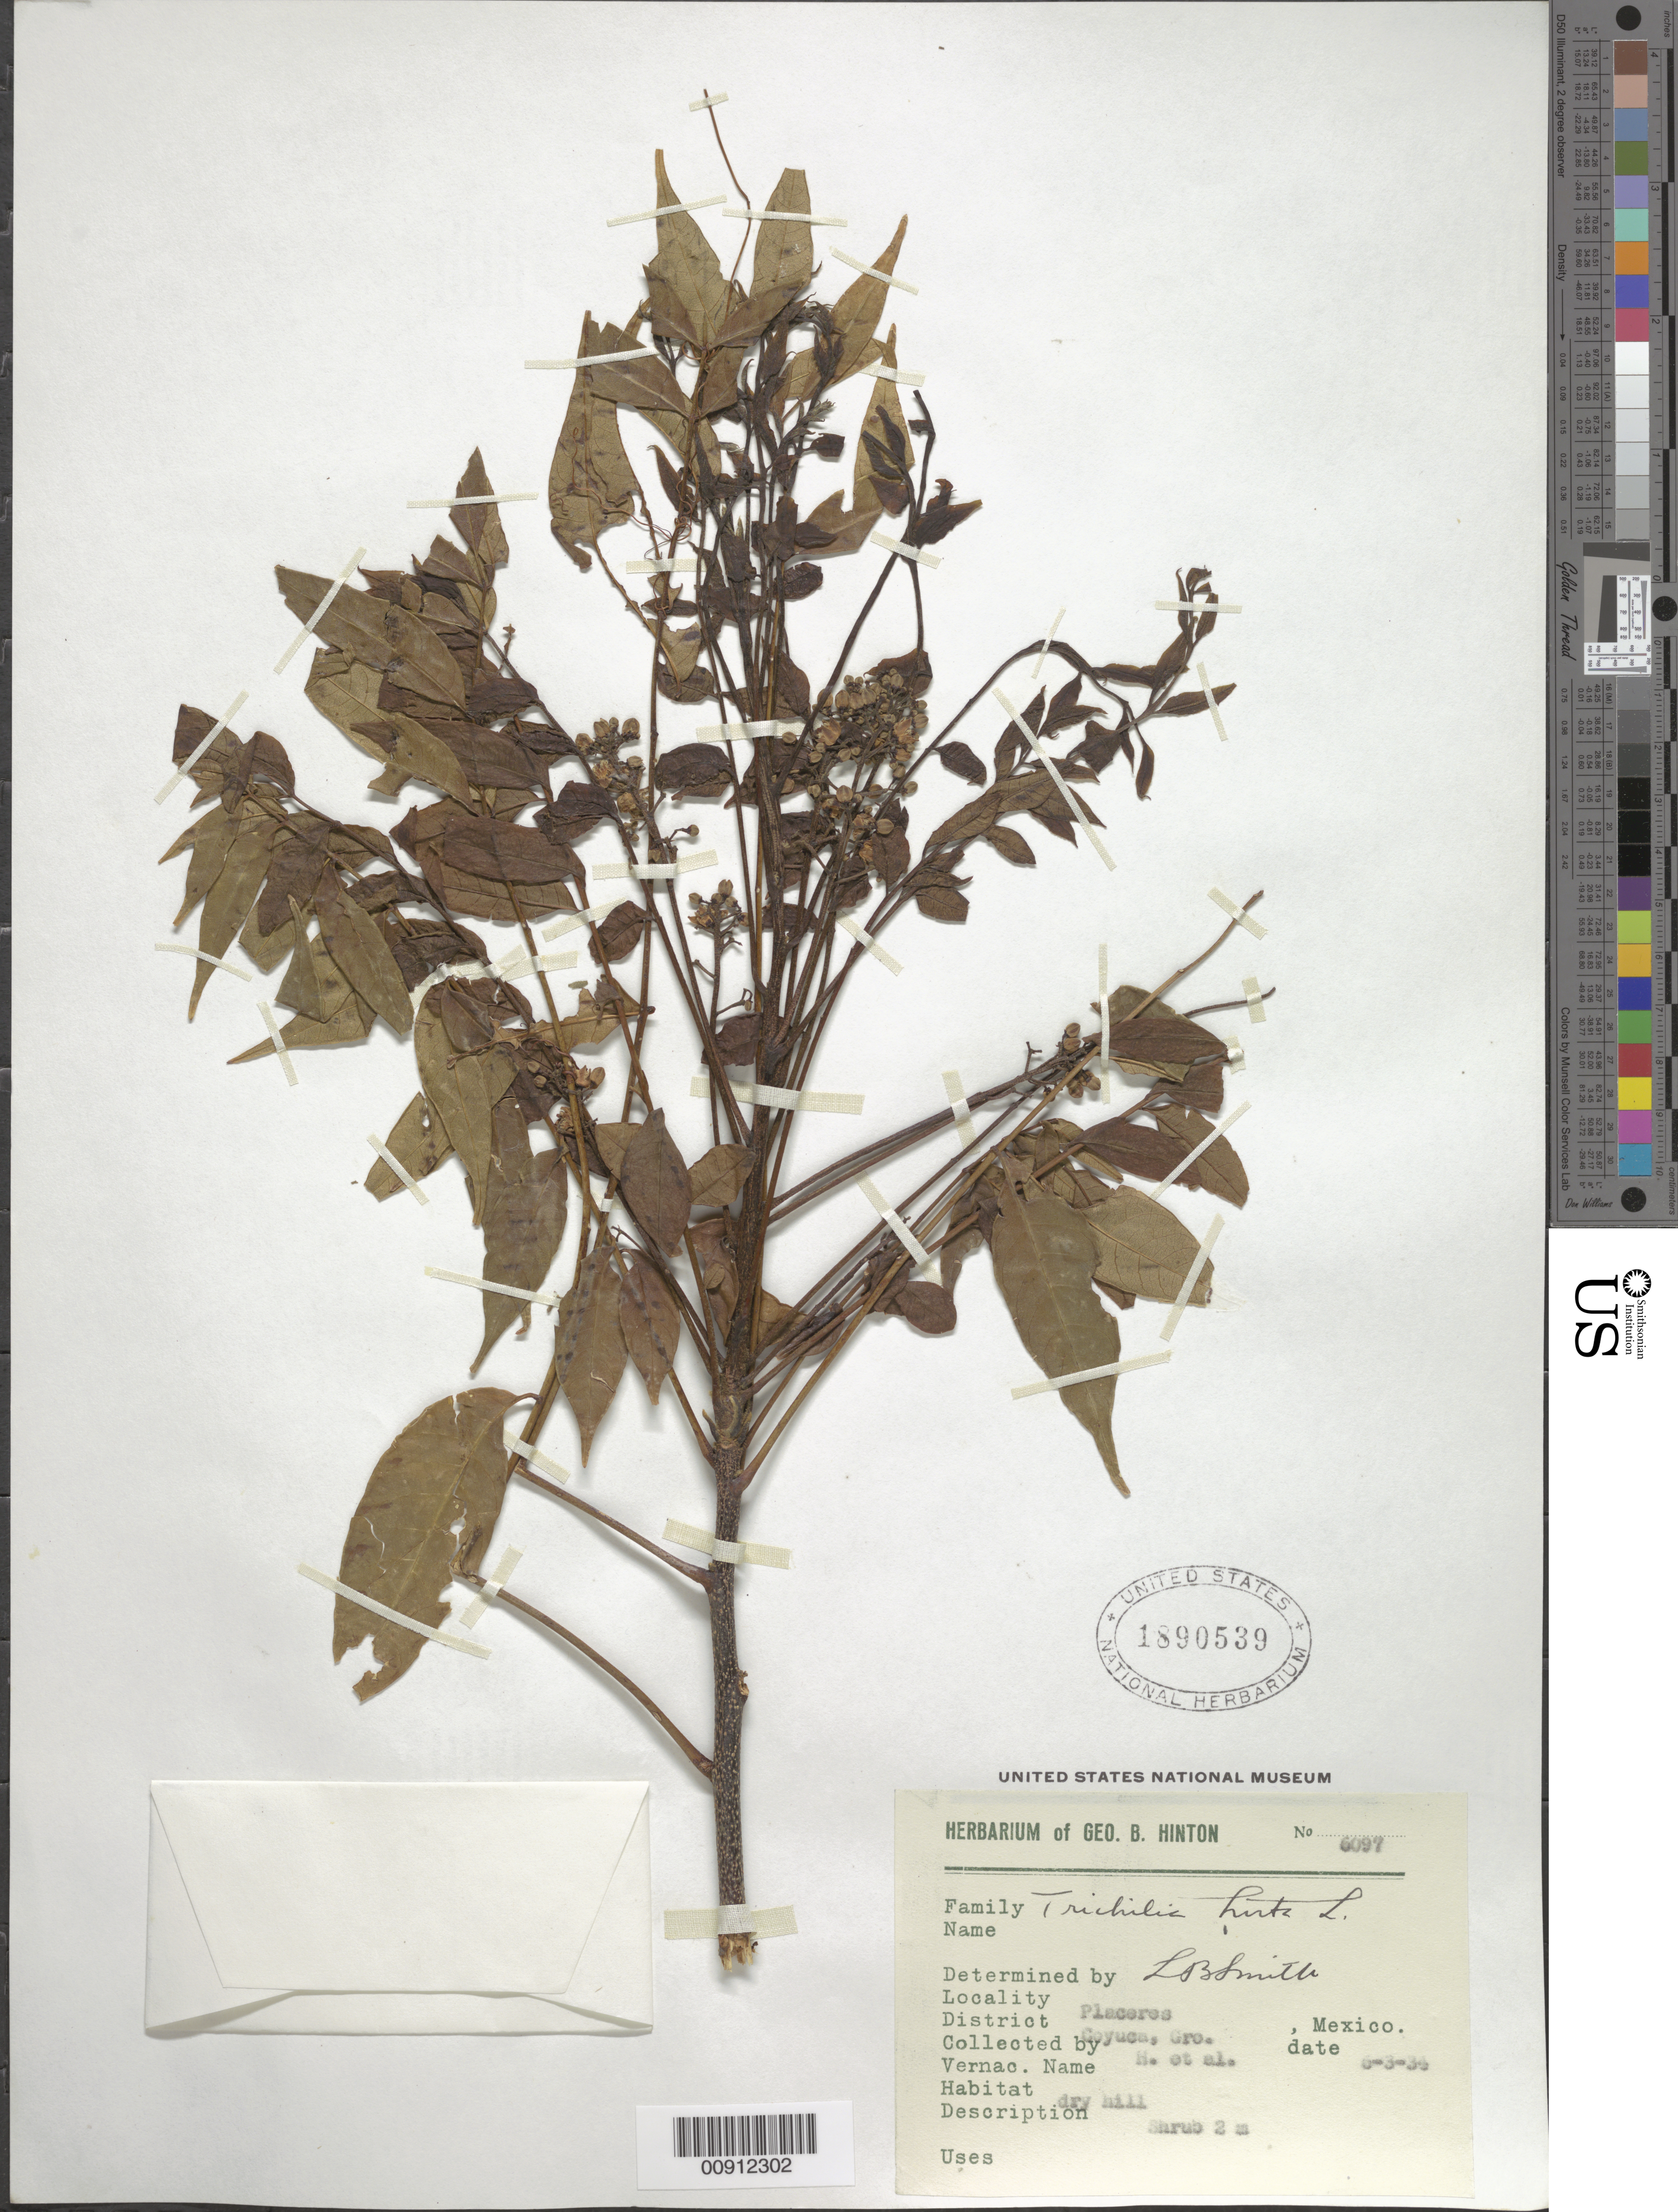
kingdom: Plantae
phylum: Tracheophyta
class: Magnoliopsida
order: Sapindales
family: Meliaceae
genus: Trichilia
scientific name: Trichilia hirta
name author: L.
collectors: G. B. Hinton & et al.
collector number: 6097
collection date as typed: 03 Jun 1934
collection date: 1934-06-03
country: Mexico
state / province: Guerrero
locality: Placeres, District Coyuca, Guerrero.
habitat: Dry hill.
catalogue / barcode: US 1890539